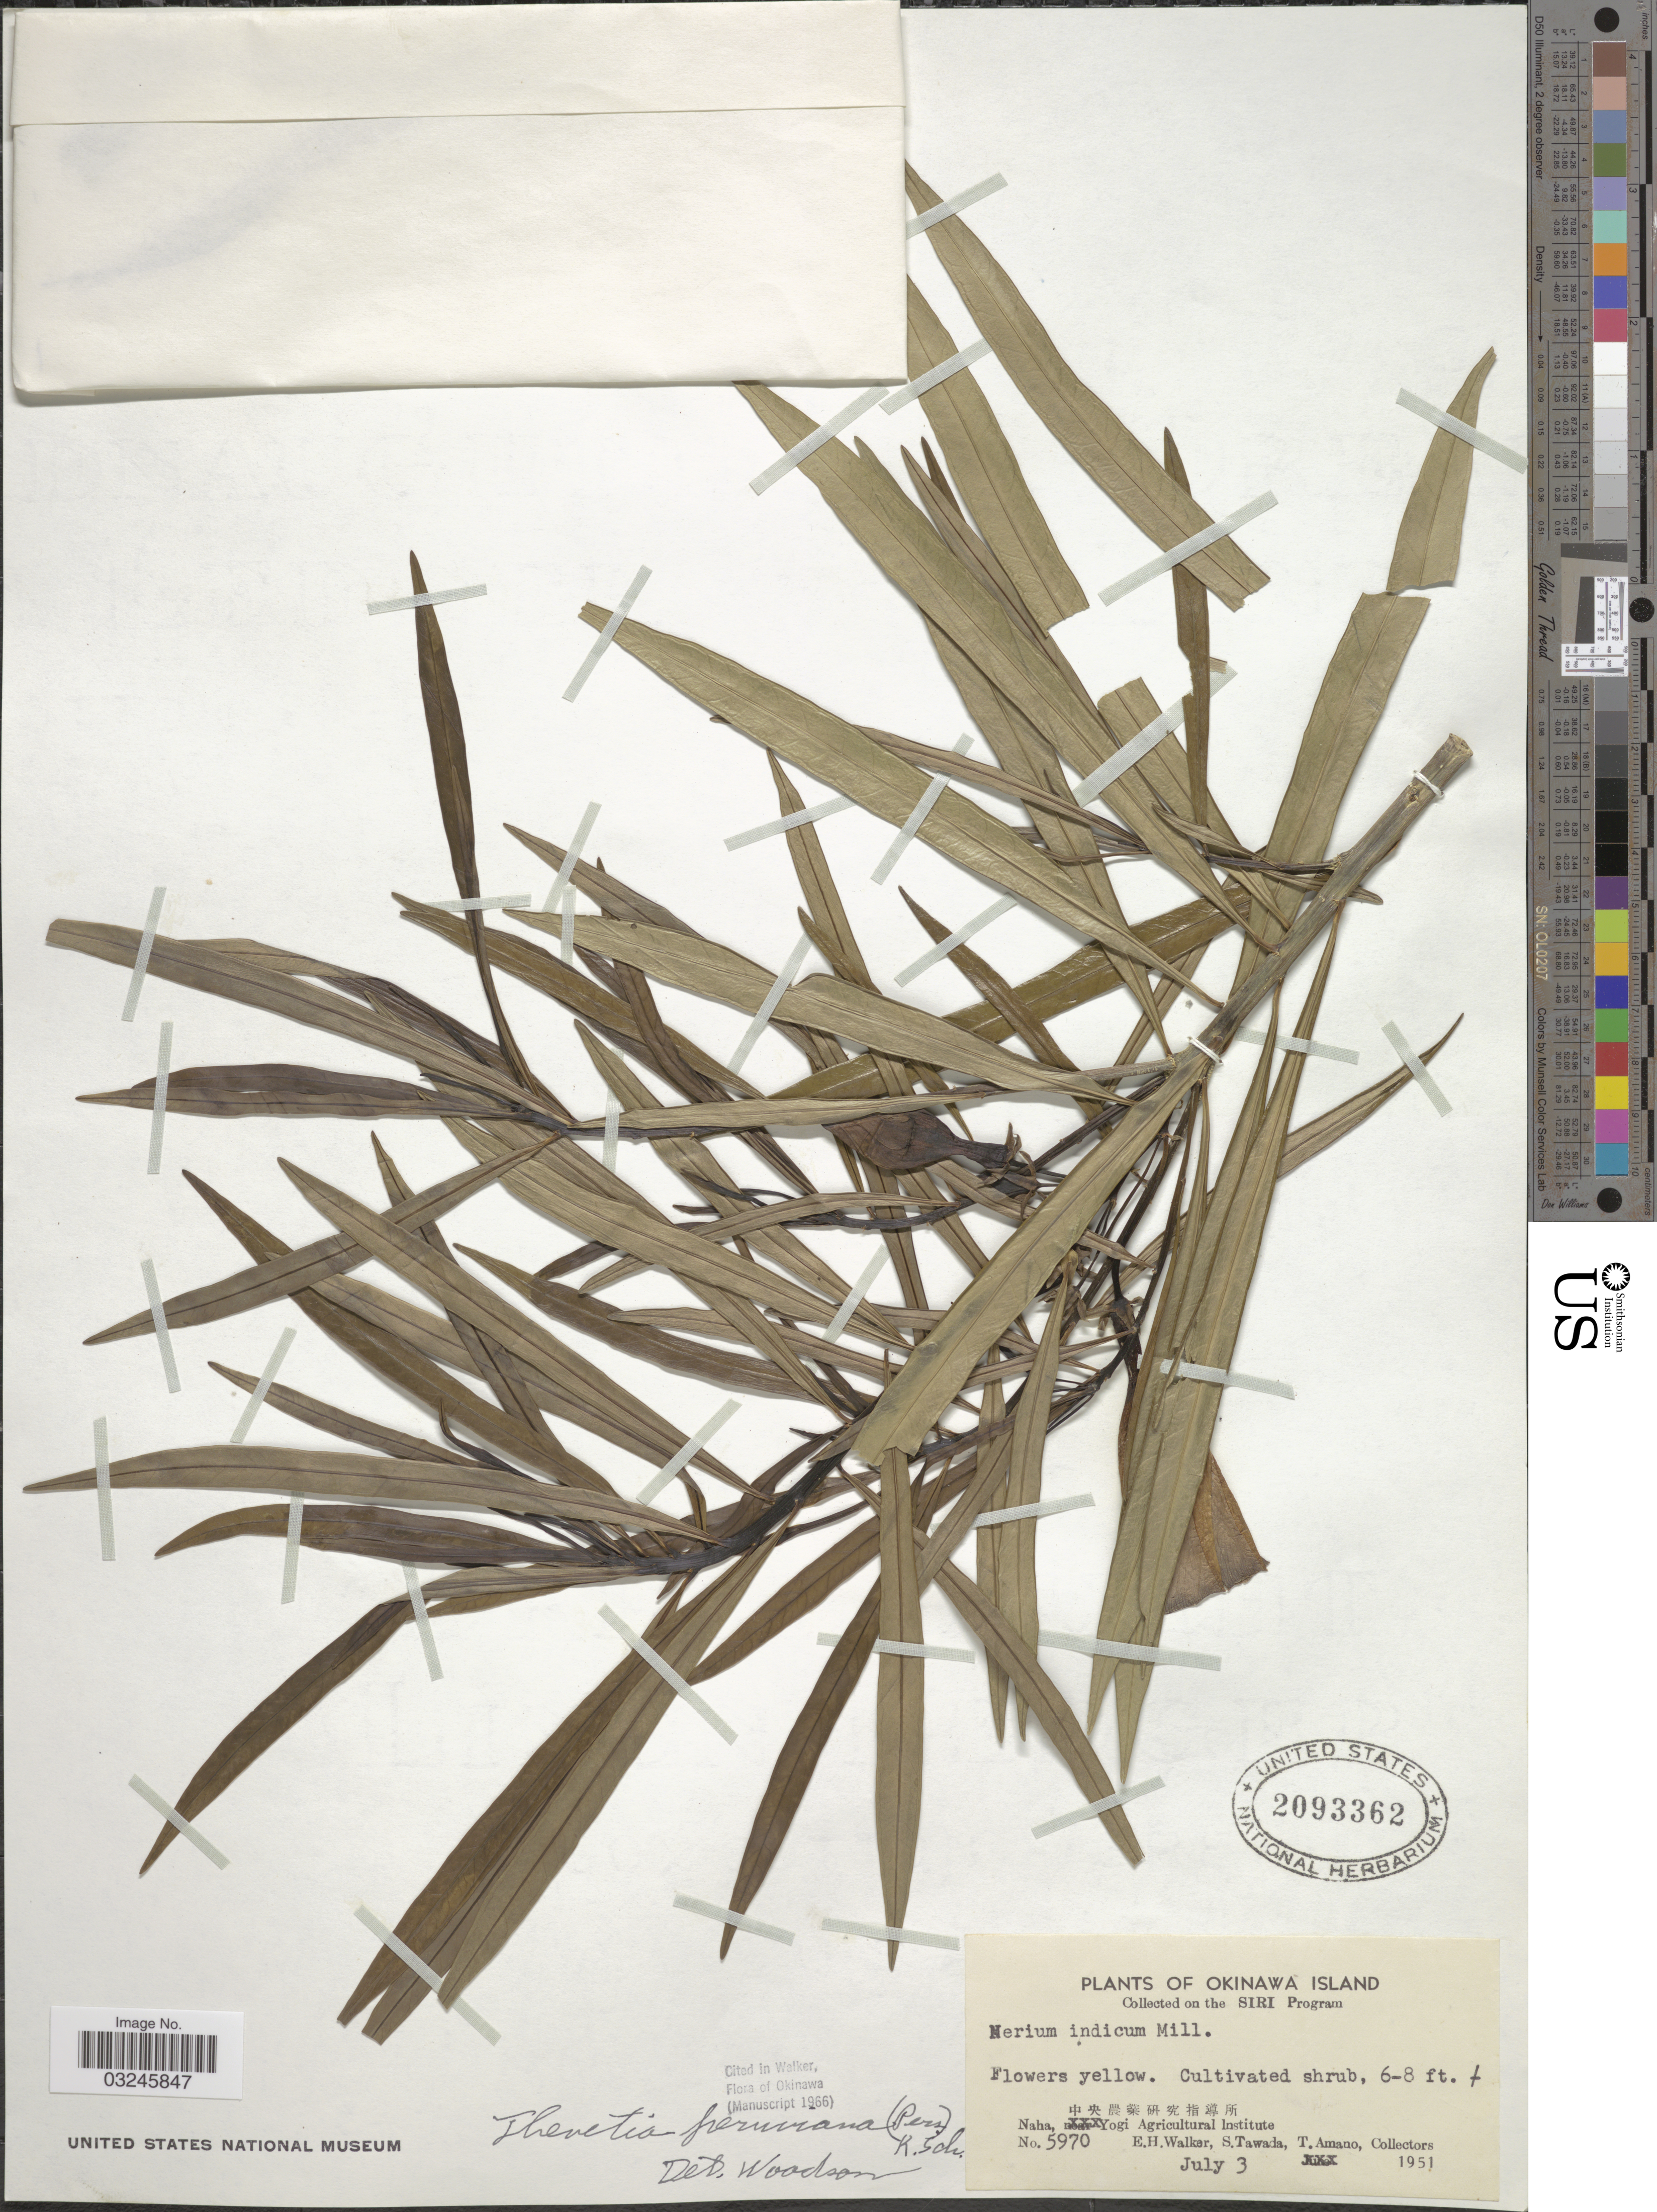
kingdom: Plantae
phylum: Tracheophyta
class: Magnoliopsida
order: Gentianales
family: Apocynaceae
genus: Thevetia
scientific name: Thevetia peruviana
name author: (Pers.) K. Schum.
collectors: E. H. Walker, S. Tawada & T. Amano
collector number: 5970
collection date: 1951-07-03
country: Japan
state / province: Okinawa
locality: Okinawa Island, Naha, Yogi Agricultural Institute.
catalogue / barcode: US 2093362